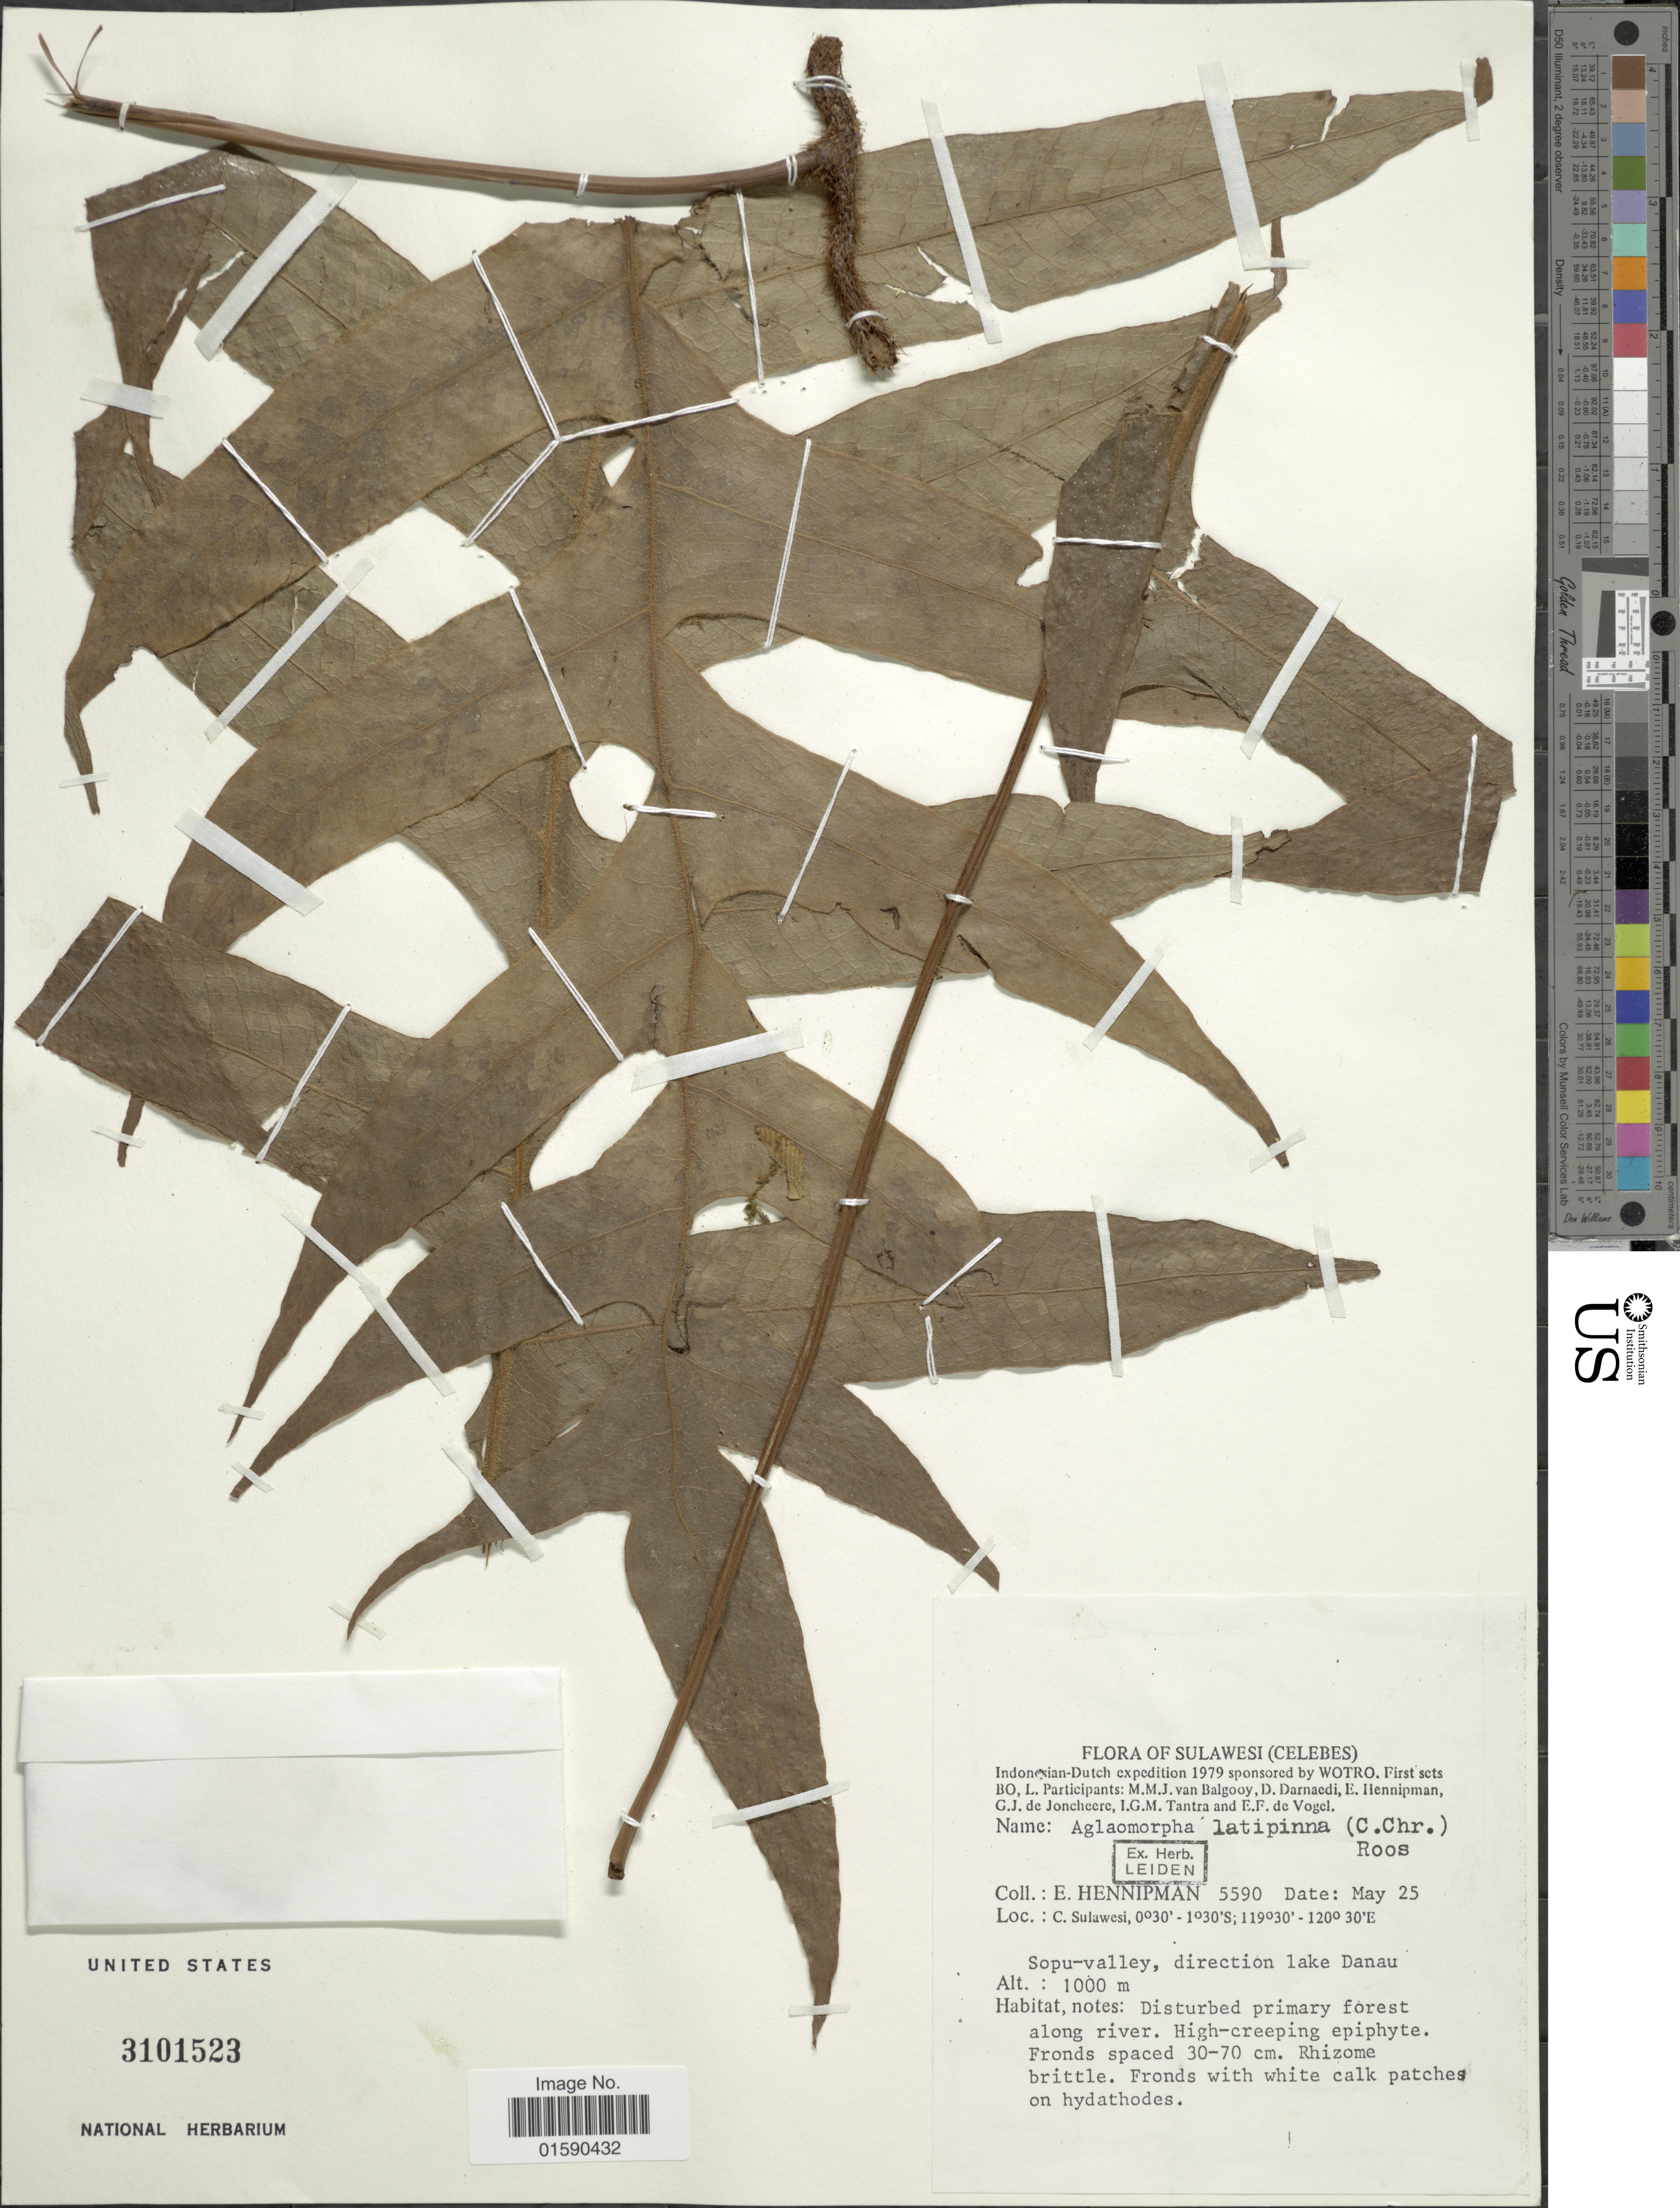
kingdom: Plantae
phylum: Tracheophyta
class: Polypodiopsida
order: Polypodiales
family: Polypodiaceae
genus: Aglaomorpha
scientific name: Aglaomorpha latipinna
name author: (C. Chr.) M.C. Roos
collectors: E. Hennipman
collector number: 5590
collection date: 1979-05-25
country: Indonesia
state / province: Sulawesi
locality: Celebes. C. Sulawesi. Sopu-valley, direction lake Danau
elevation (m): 1000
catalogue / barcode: US 3101523